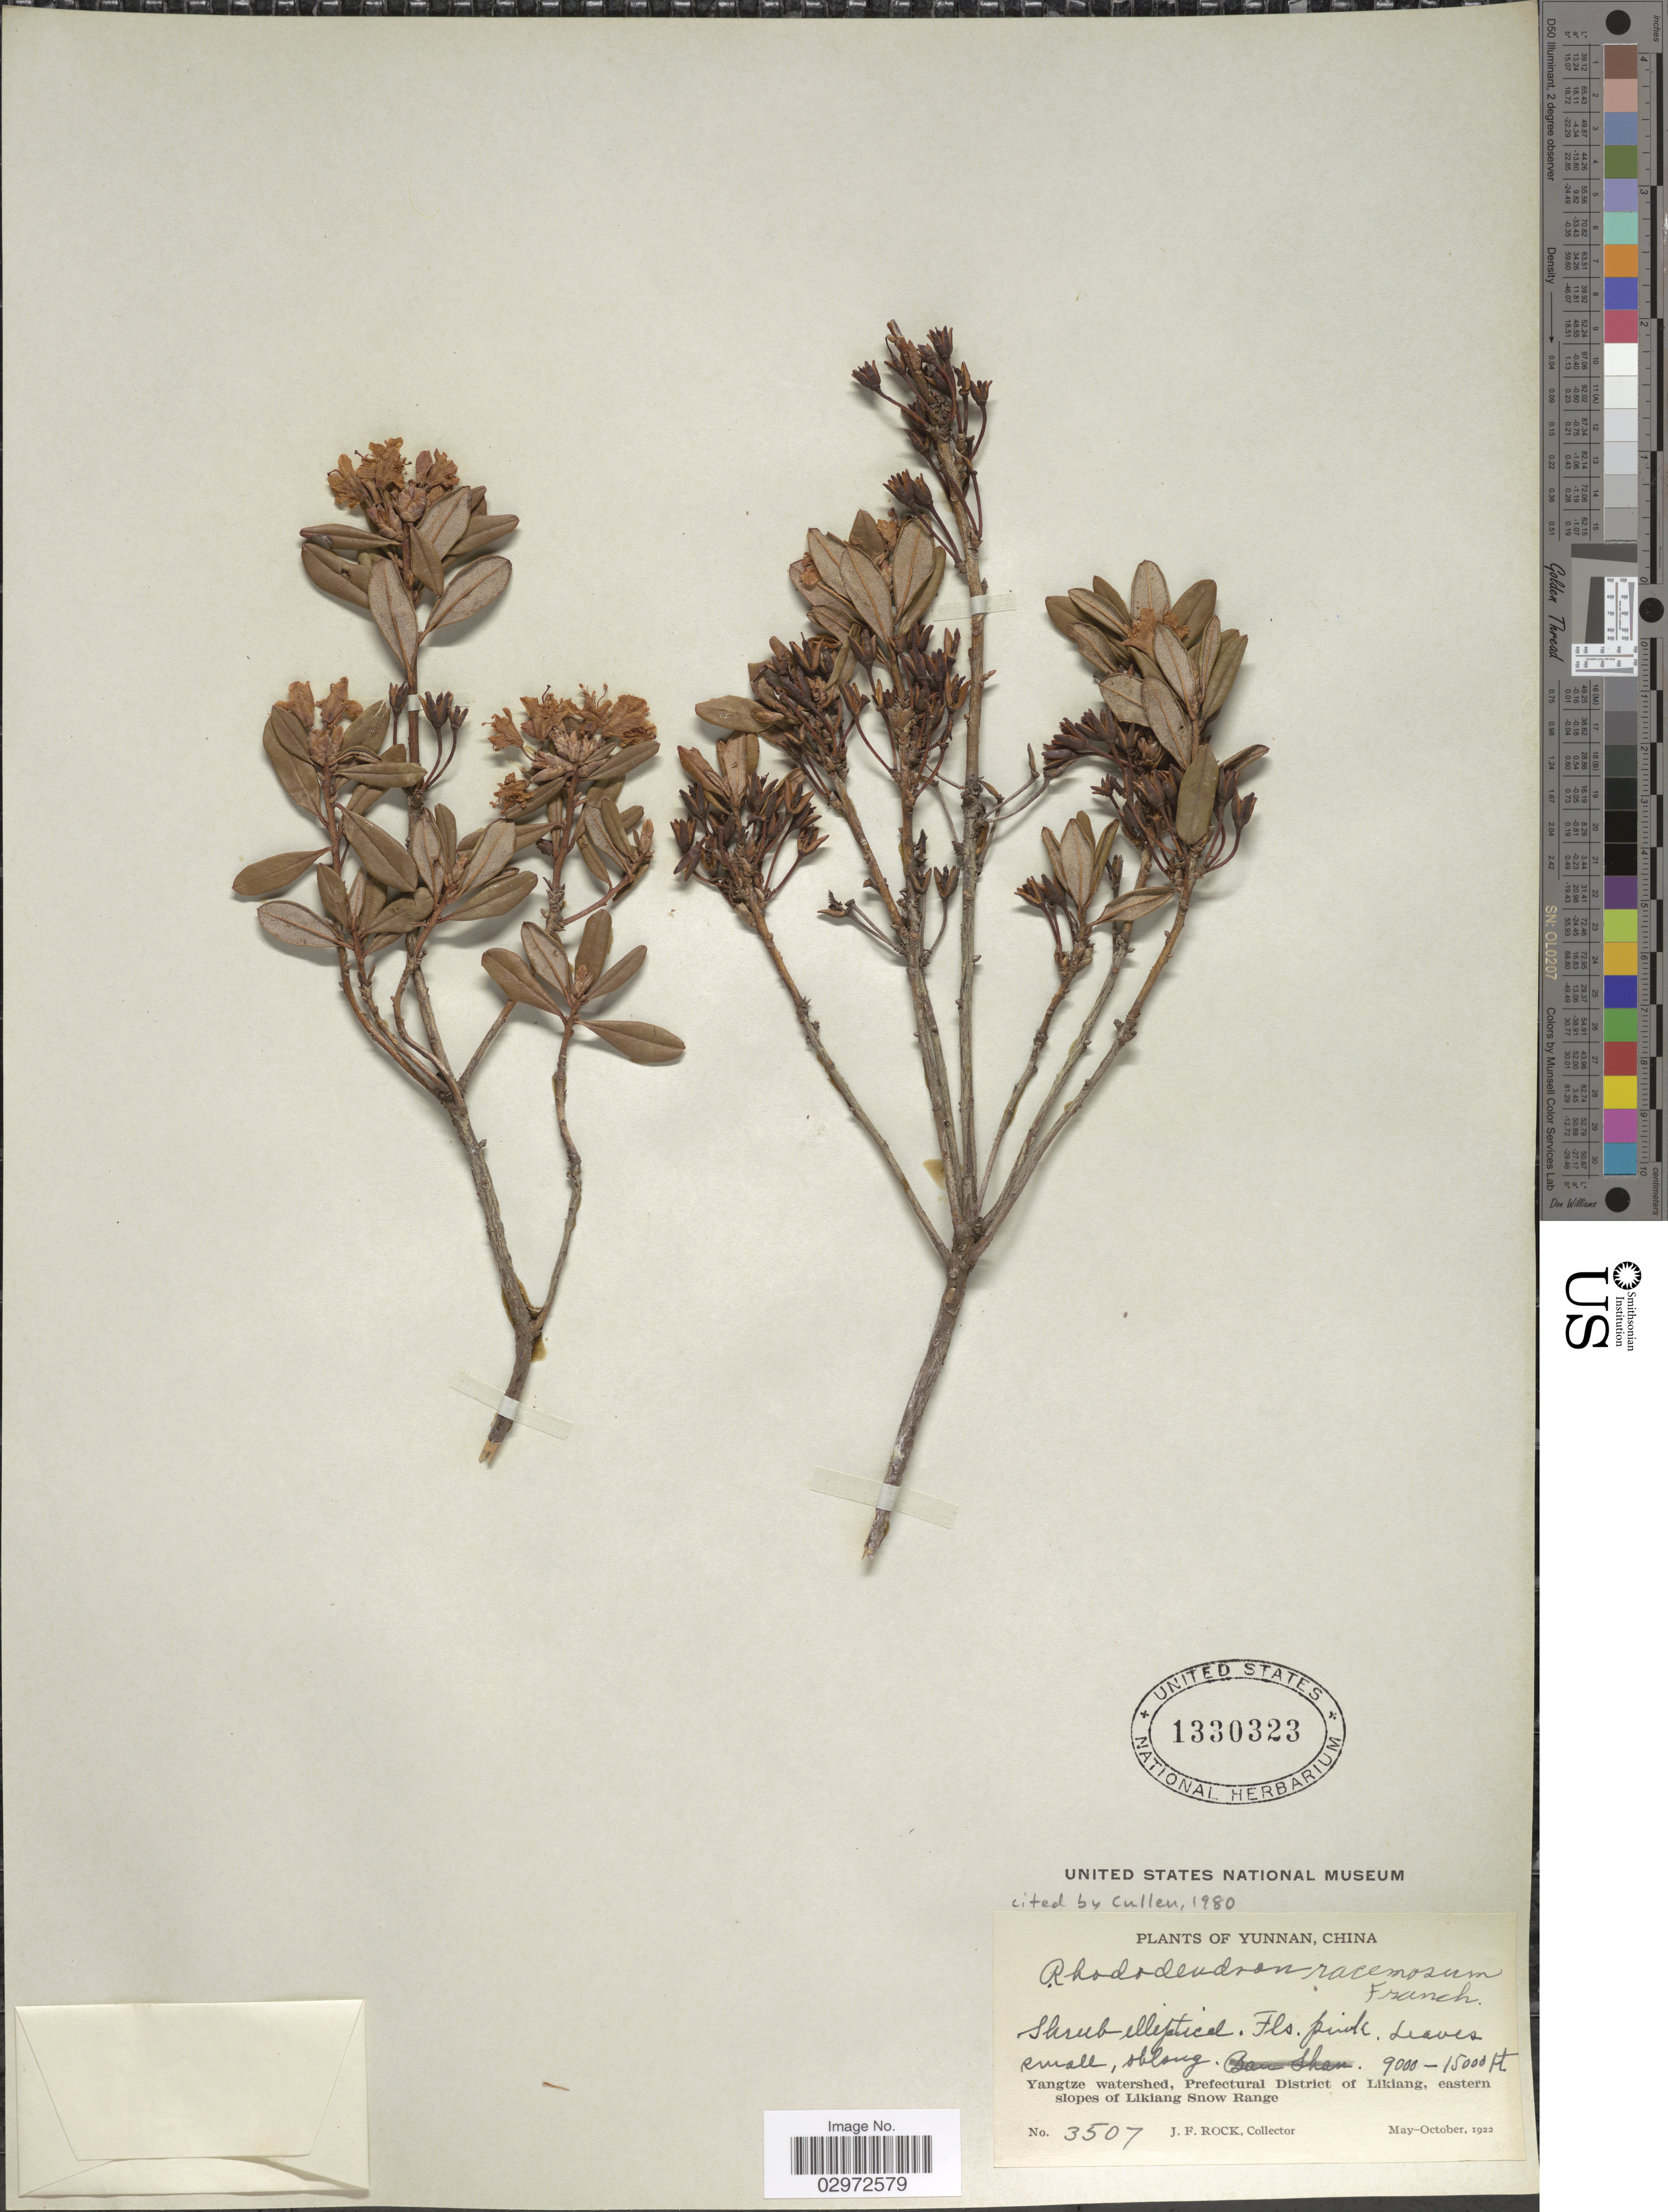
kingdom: Plantae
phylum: Tracheophyta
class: Magnoliopsida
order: Ericales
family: Ericaceae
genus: Rhododendron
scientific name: Rhododendron racemosum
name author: Franch.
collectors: J. Rock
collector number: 3507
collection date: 1922-05/1922-10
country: China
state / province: Yunnan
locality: Yangtze watershed, Prefectural District of Likiang, eastern slopes of Likiang Snow Range.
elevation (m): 2743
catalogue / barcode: US 1330323